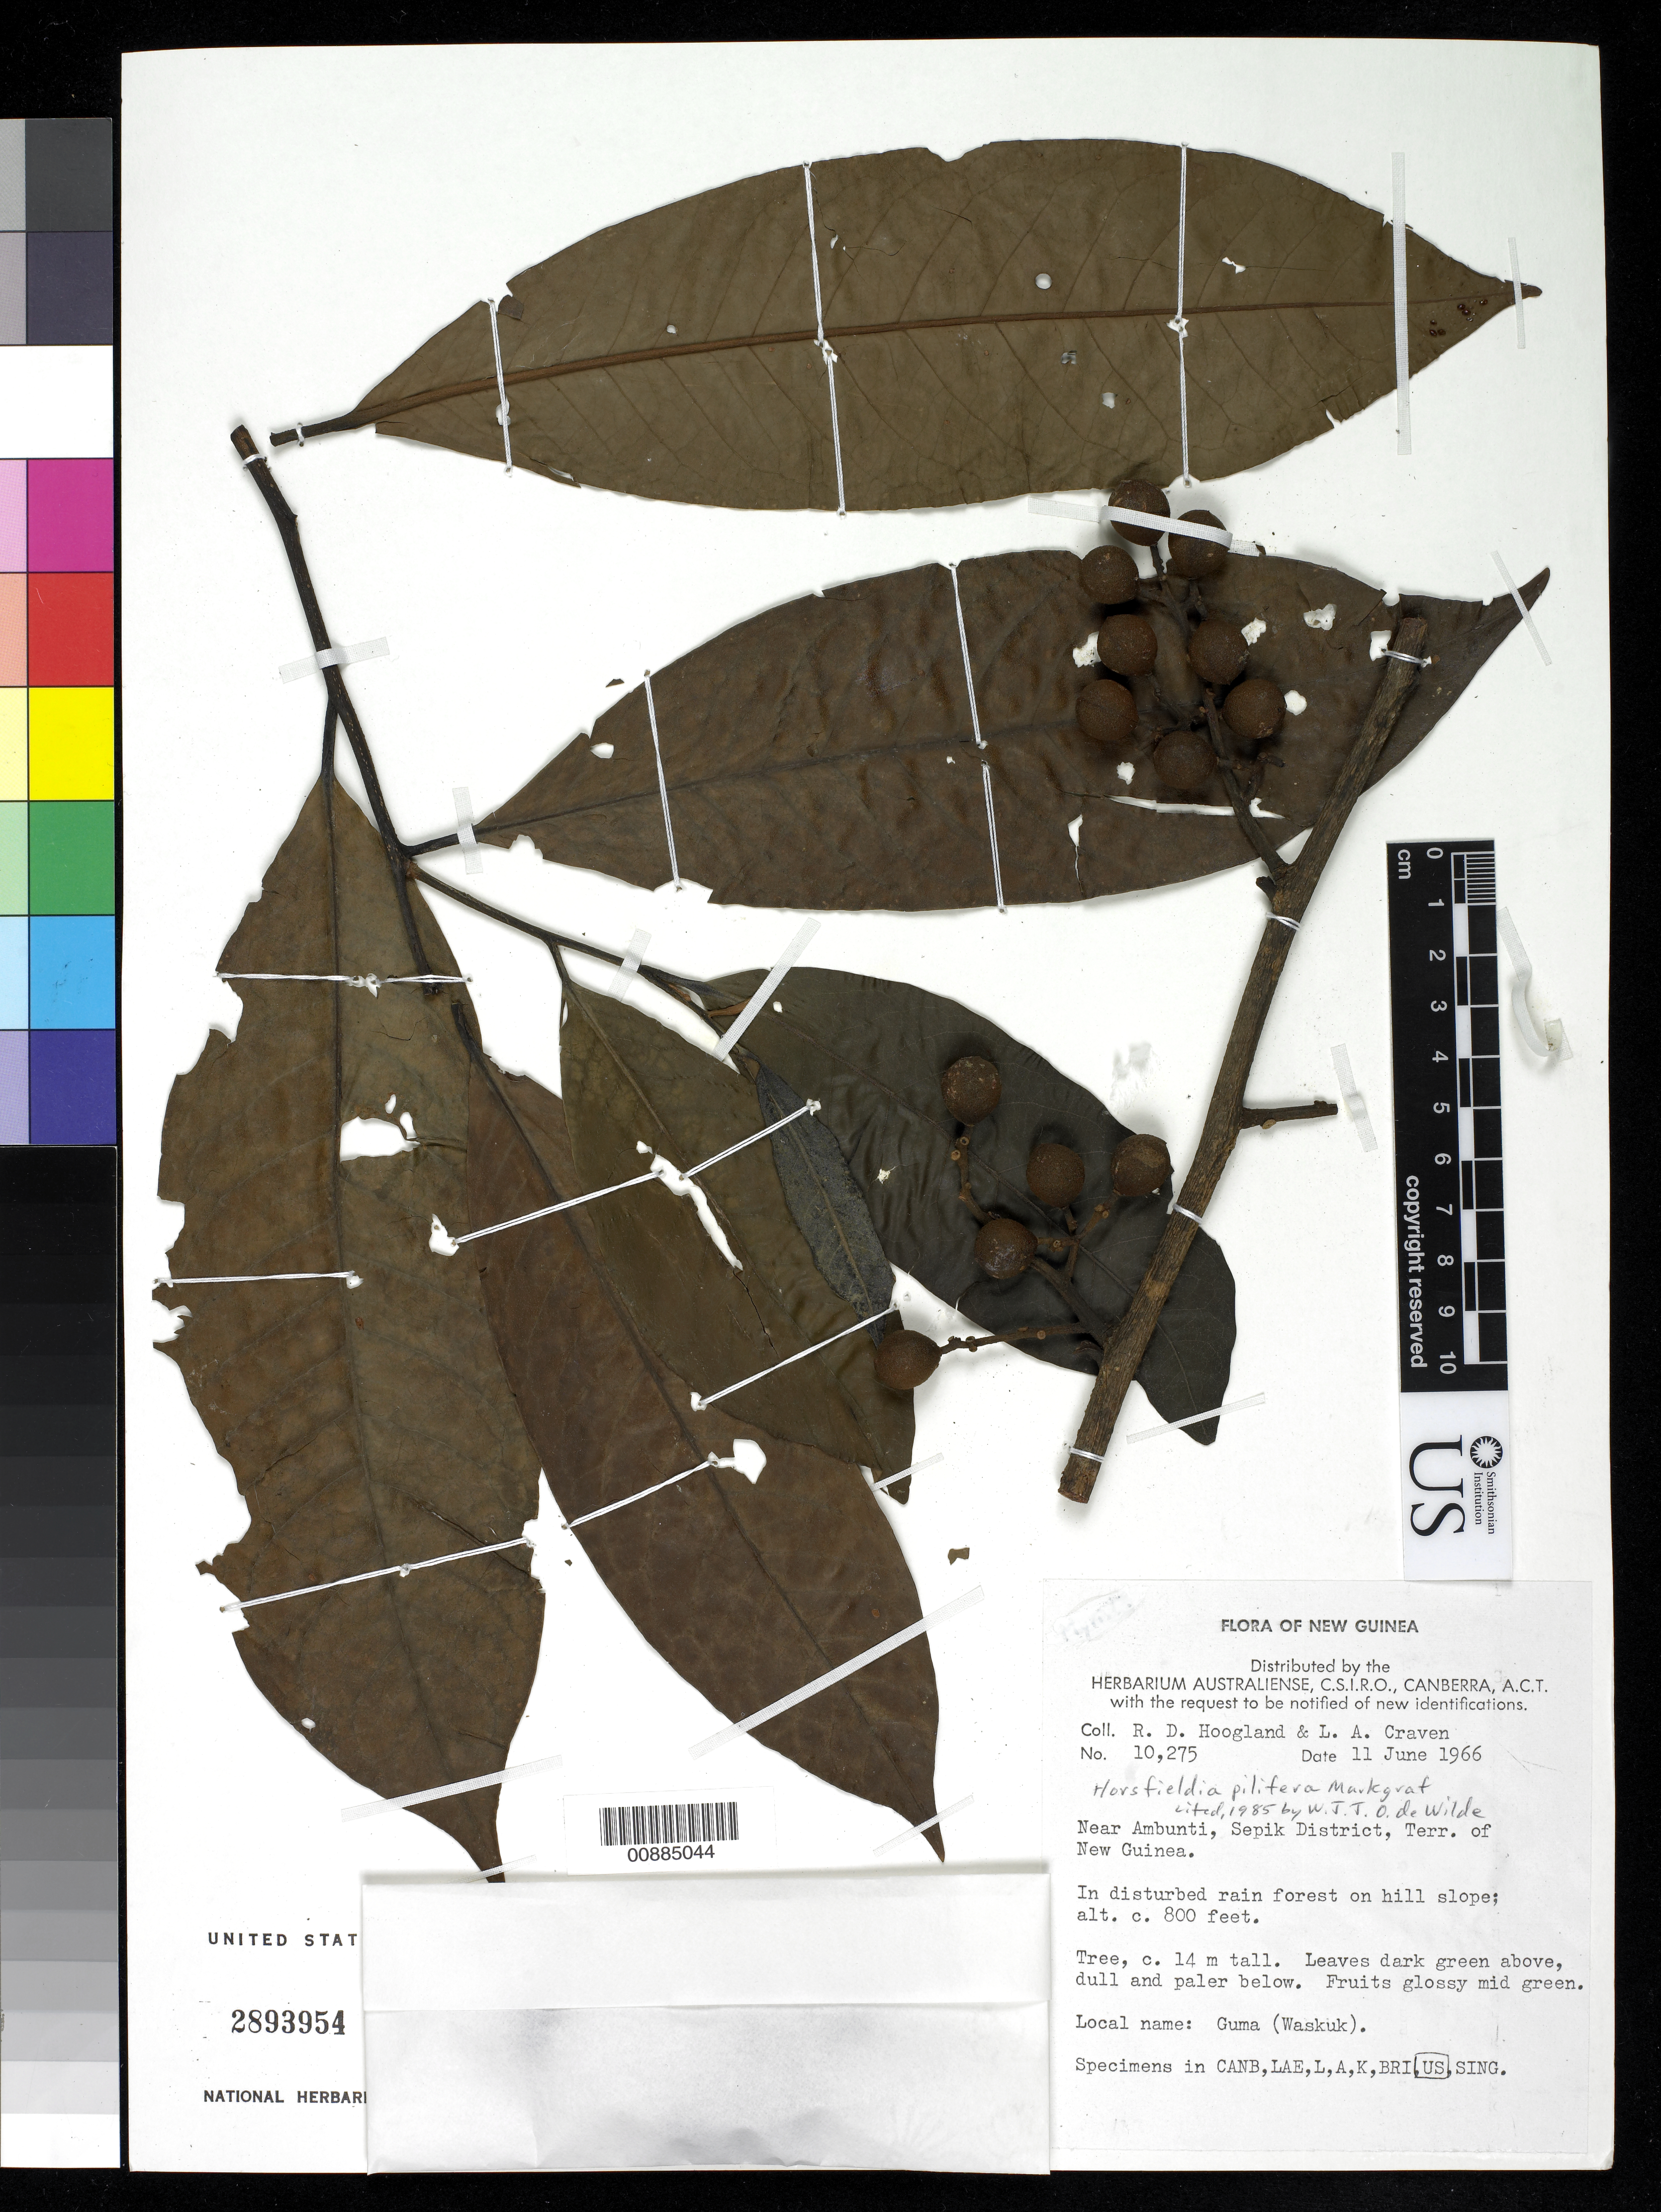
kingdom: Plantae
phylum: Tracheophyta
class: Magnoliopsida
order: Magnoliales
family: Myristicaceae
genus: Horsfieldia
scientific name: Horsfieldia pilifera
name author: Markgr.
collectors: R. D. Hoogland & L. A. Craven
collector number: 10275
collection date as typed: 11 Jun 1966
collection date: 1966-06-11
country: Papua New Guinea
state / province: East Sepik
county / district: Ambunti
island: New Guinea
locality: Territory of New Guinea, Sepki District, nar Ambunti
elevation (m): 244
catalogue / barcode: US 2893954